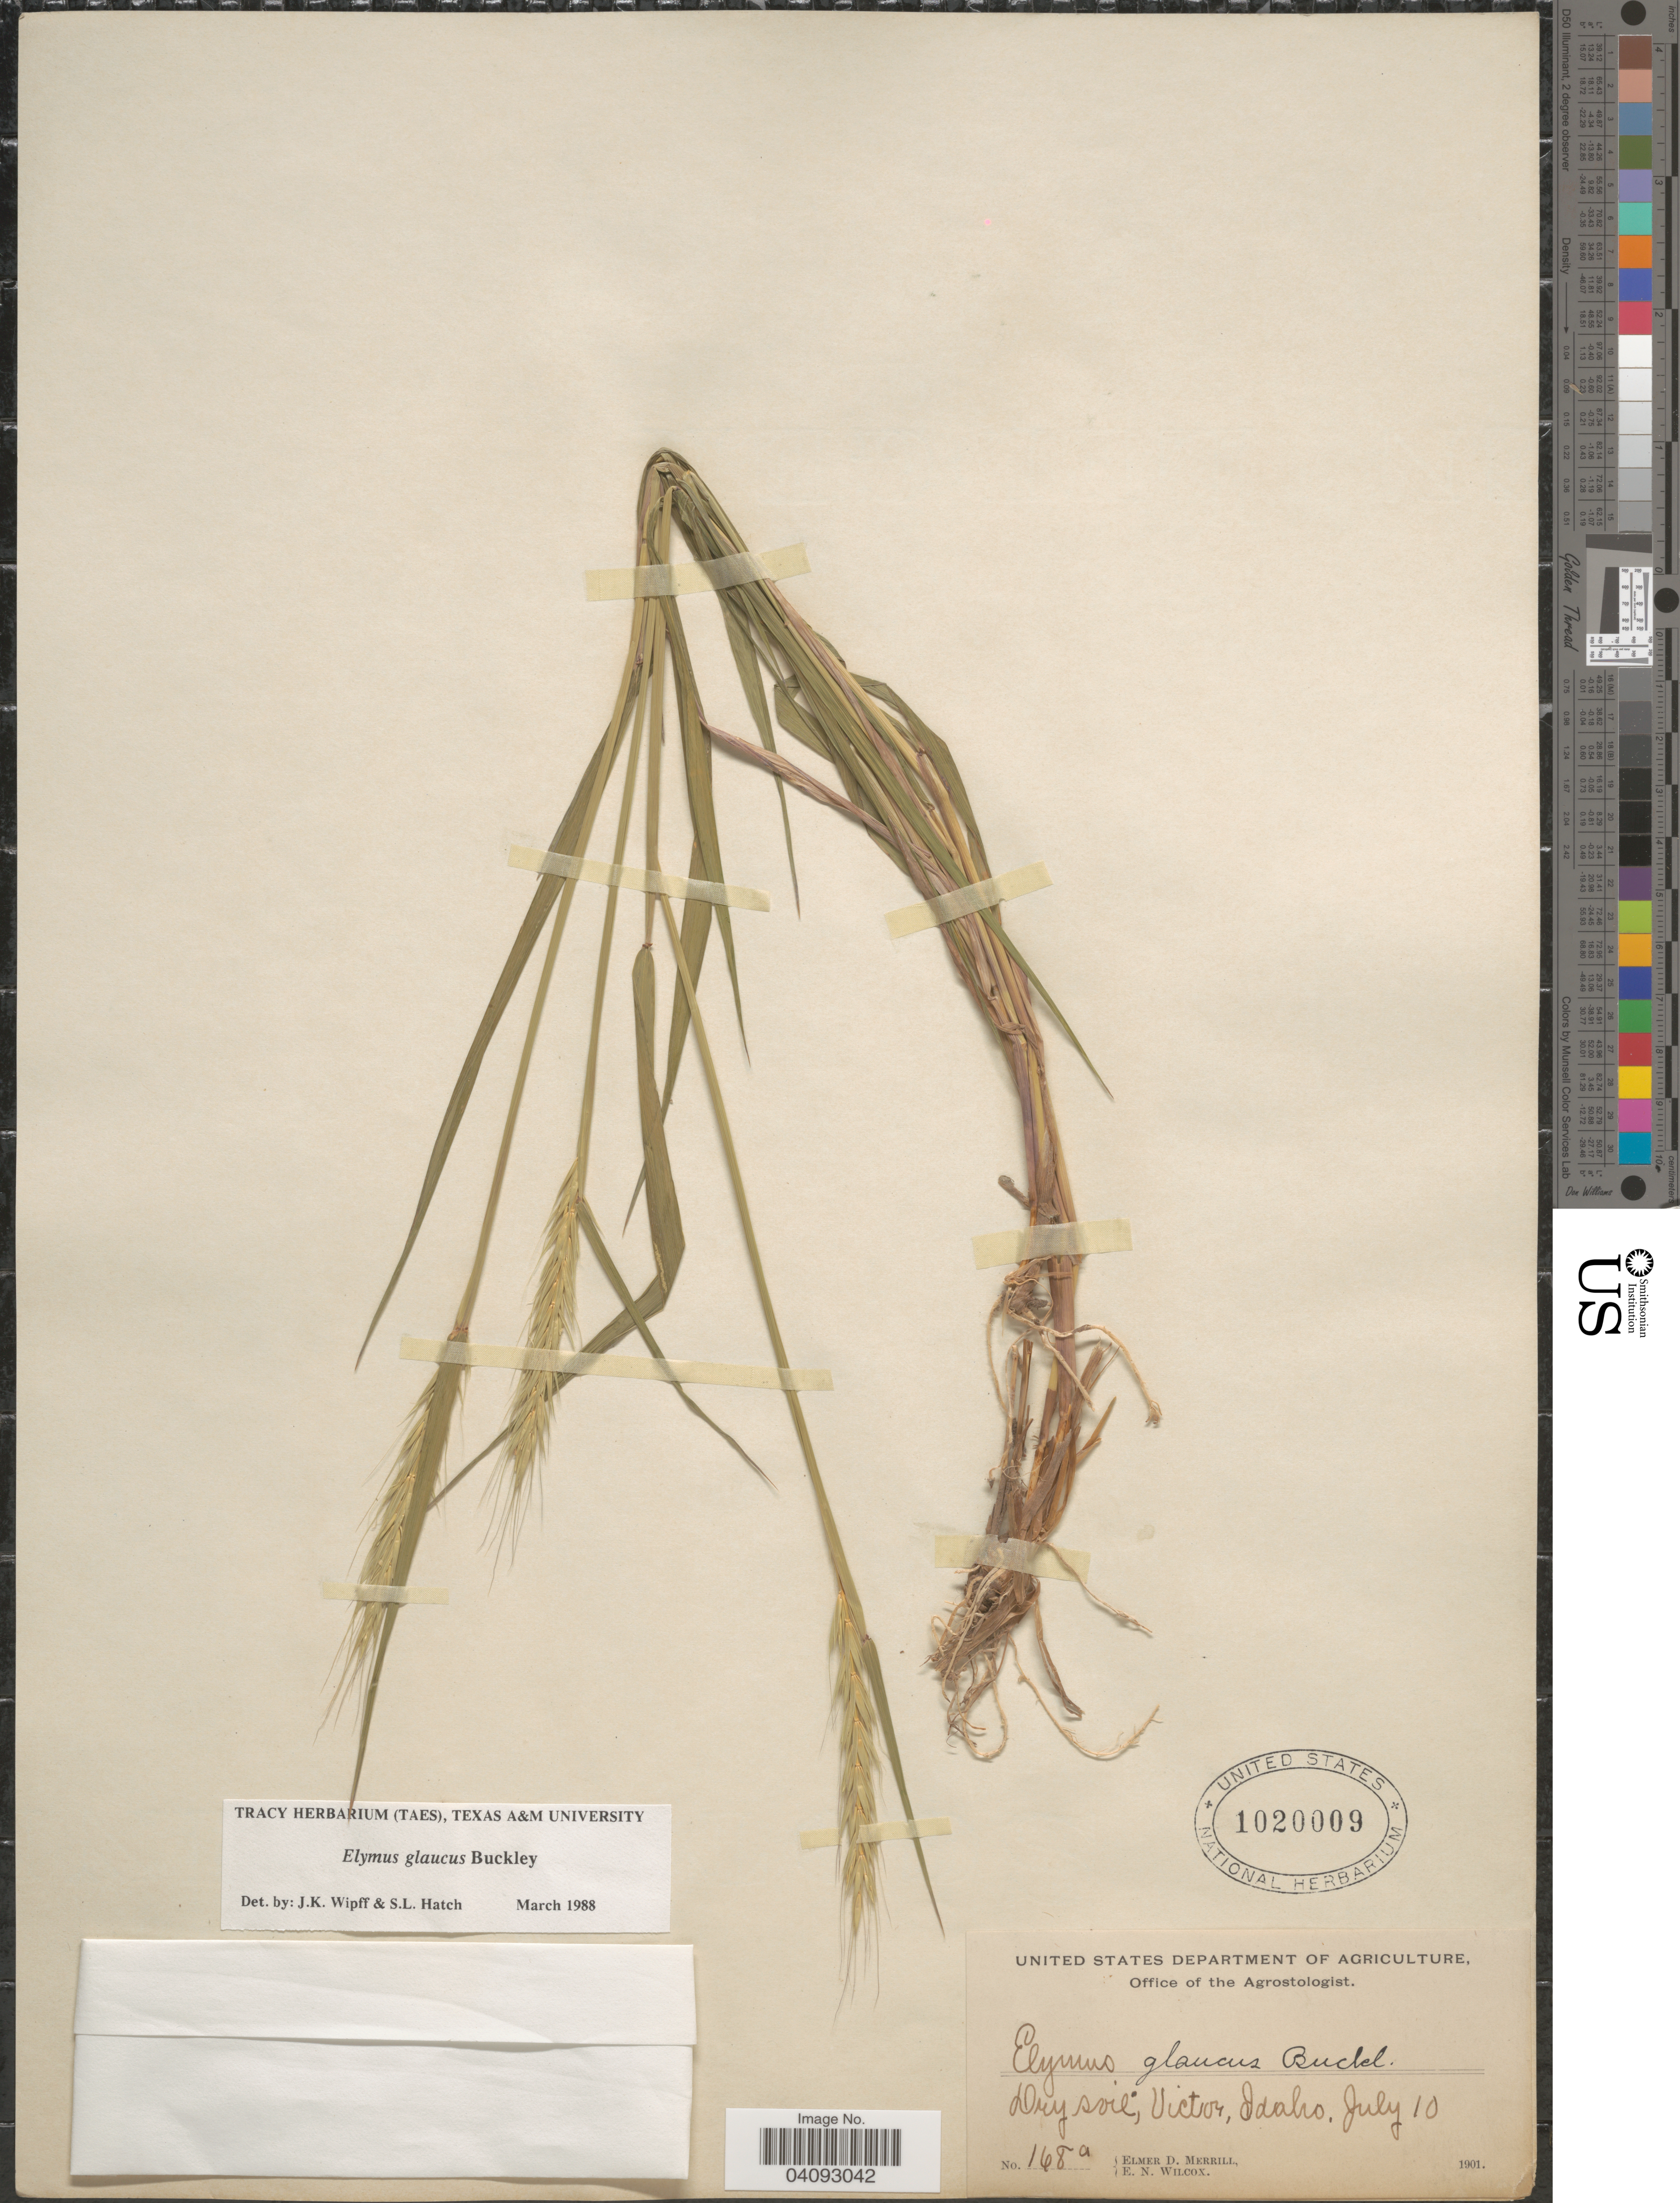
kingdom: Plantae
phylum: Tracheophyta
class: Liliopsida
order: Poales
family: Poaceae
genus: Elymus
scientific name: Elymus glaucus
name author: Buckley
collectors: E. D. Merrill & E. Wilcox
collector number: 168a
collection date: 1901-07-10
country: United States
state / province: Idaho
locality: Dry soil, Victor, Idaho.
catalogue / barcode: US 1020009